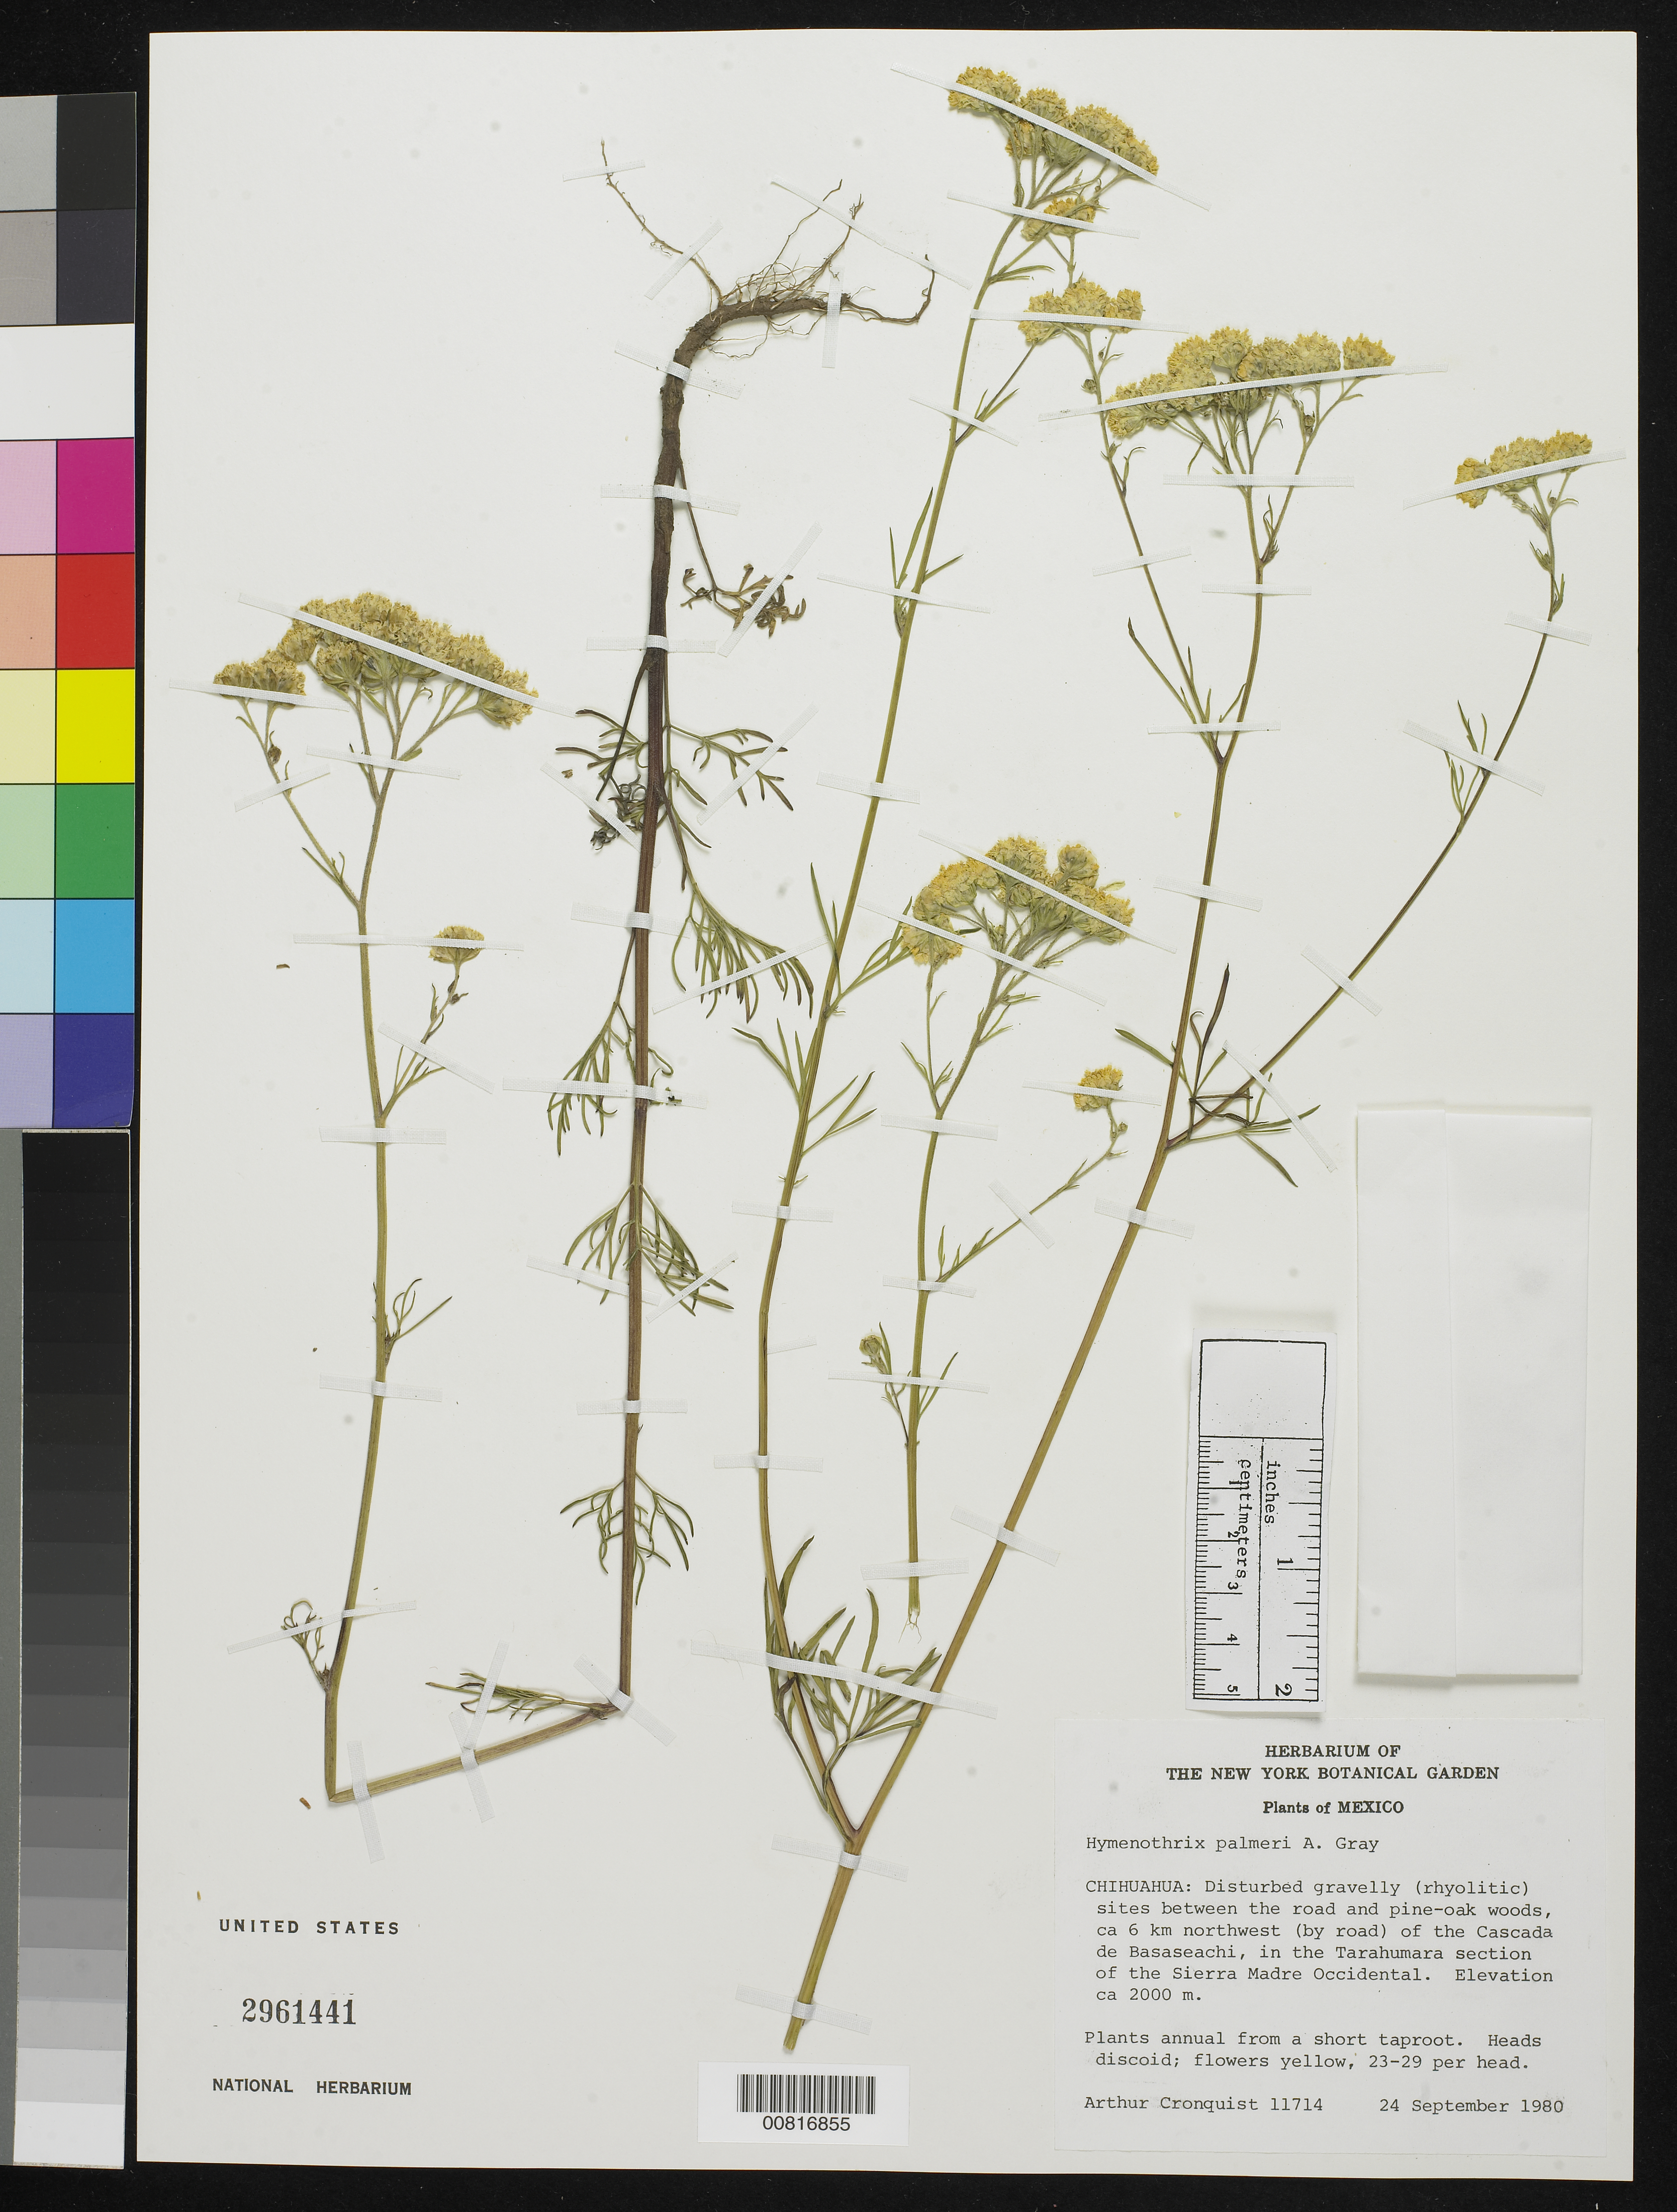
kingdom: Plantae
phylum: Tracheophyta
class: Magnoliopsida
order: Asterales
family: Asteraceae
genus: Hymenothrix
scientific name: Hymenothrix palmeri var. palmeri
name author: A. Gray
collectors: A. J. Cronquist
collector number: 11714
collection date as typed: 24 Sep 1980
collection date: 1980-09-24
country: Mexico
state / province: Chihuahua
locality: ca 6 km northwest (by road) of the Cascada de Basaseachic, in the Tarahumara section of The Sierra Madre Occidental.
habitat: Disturbed gravelly (rhyolitic) sites between the road and Pine-Oak woods.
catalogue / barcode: US 2961441